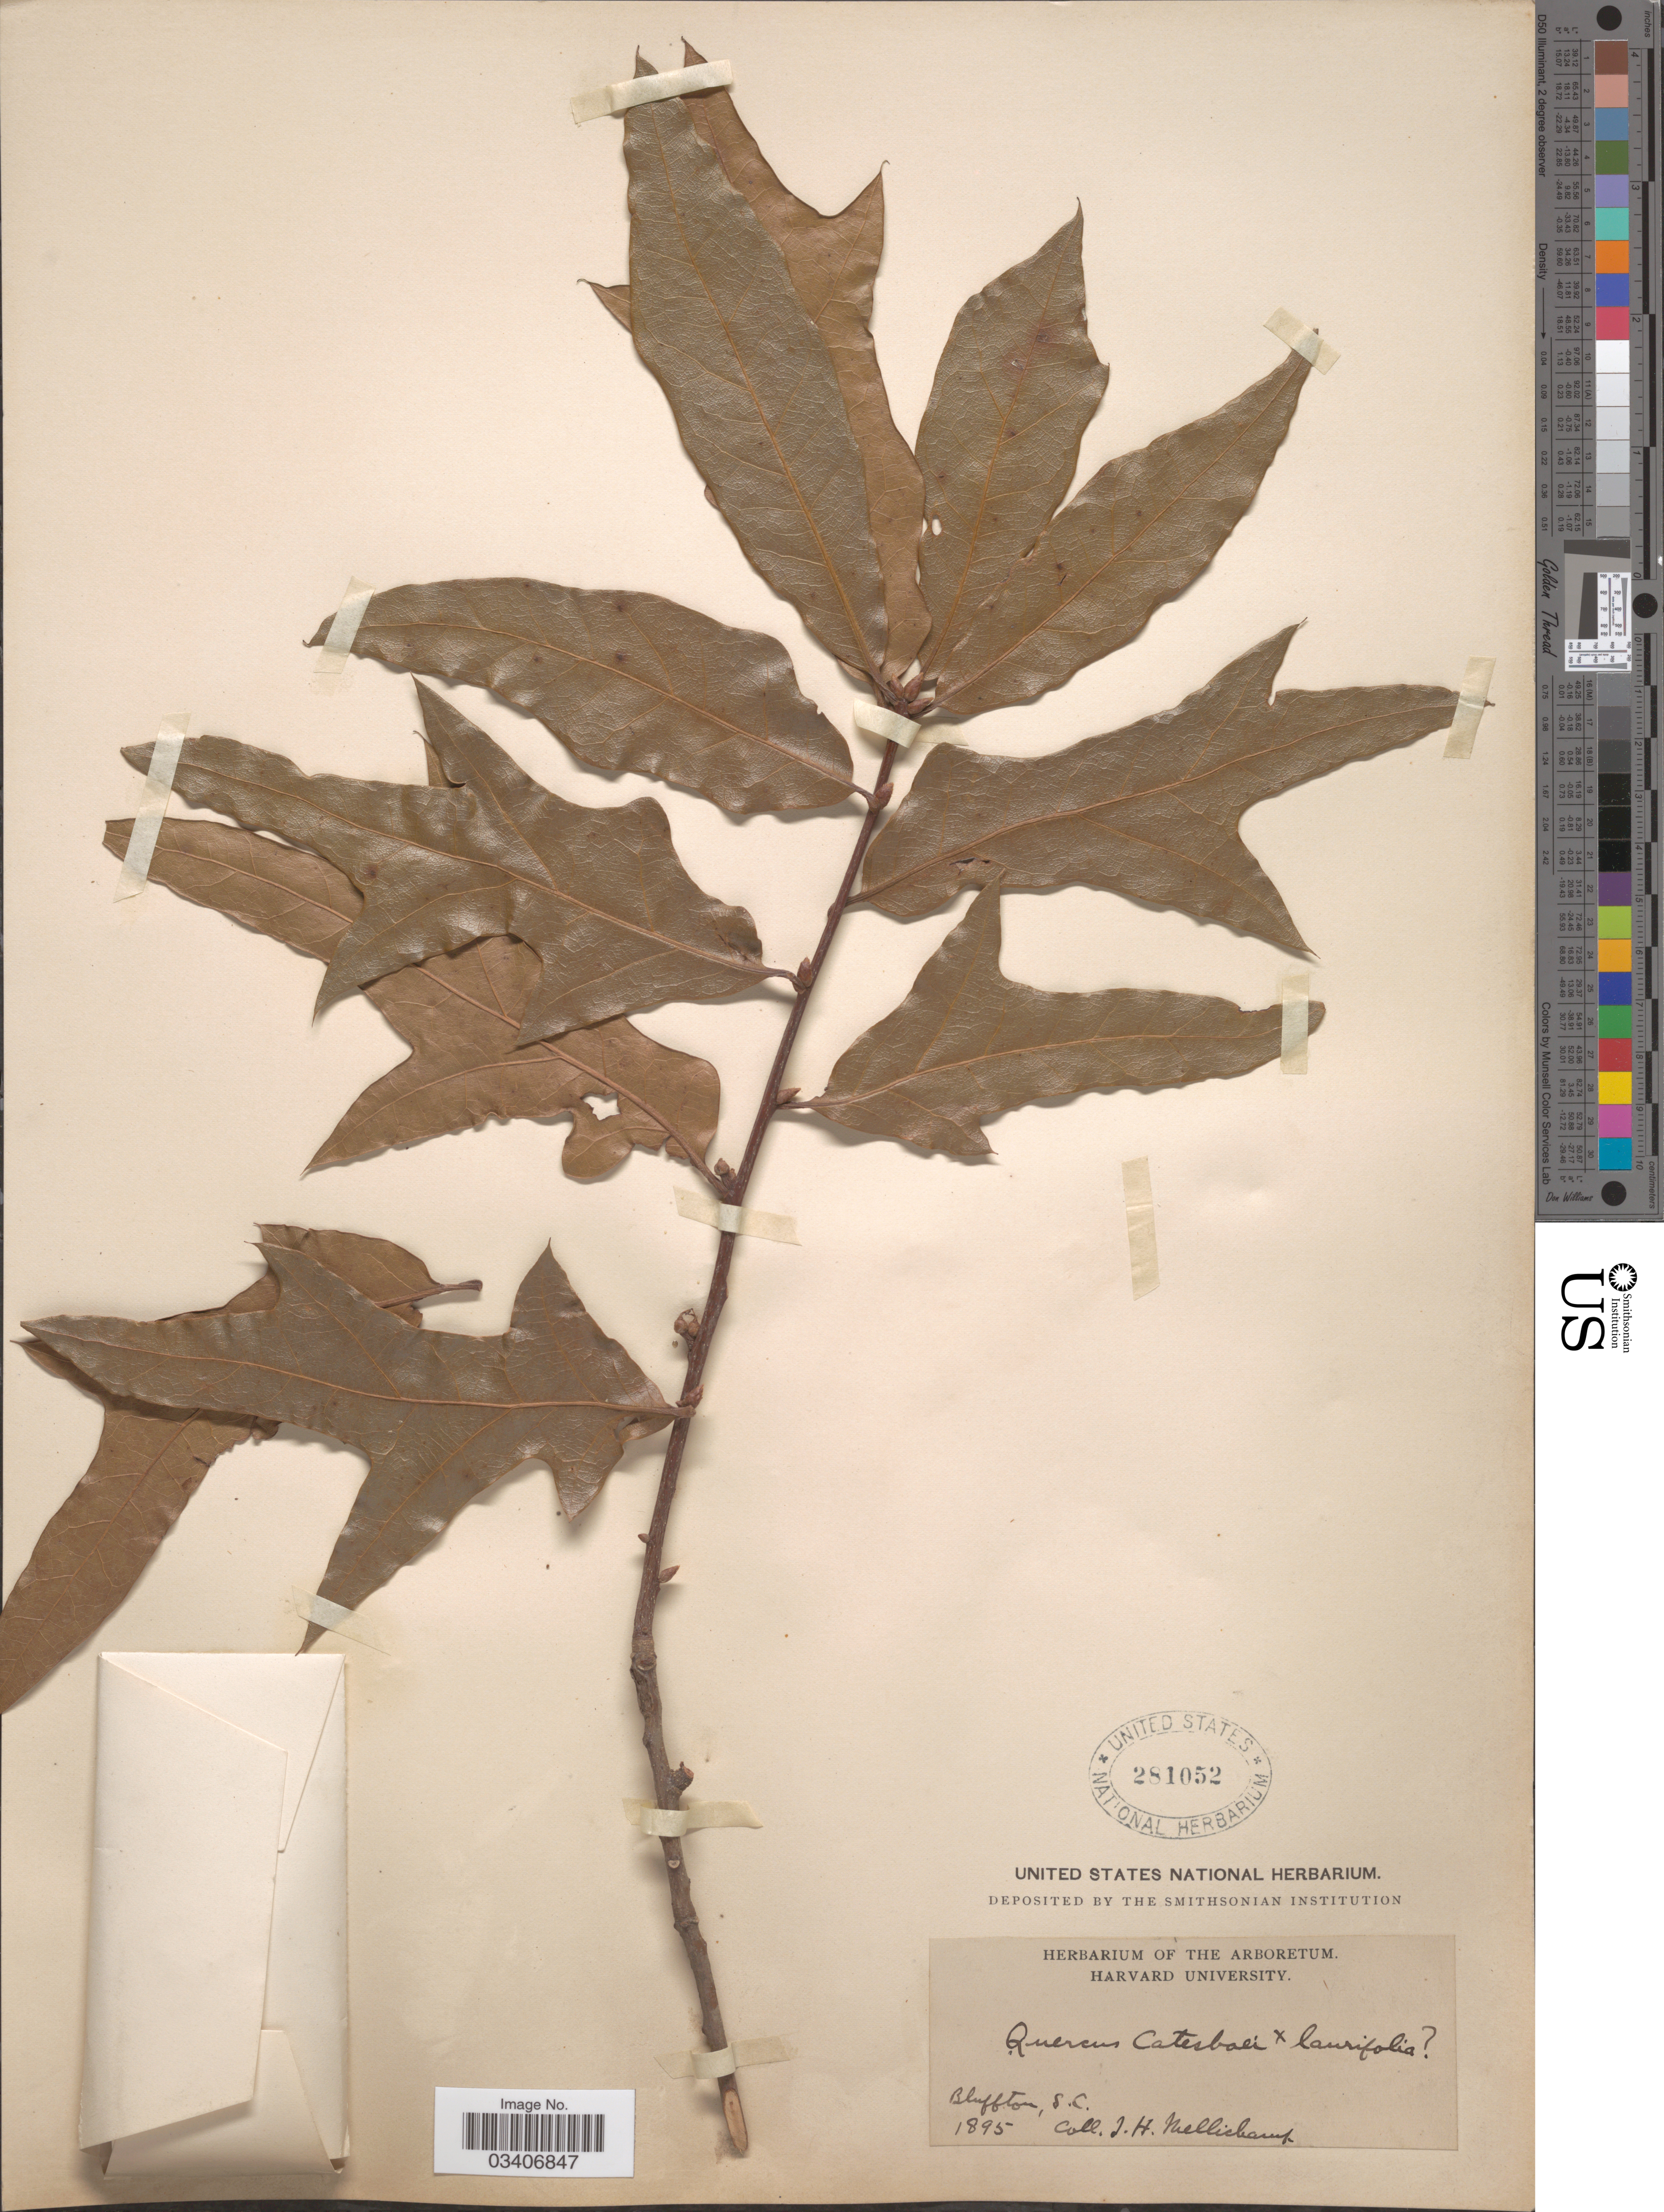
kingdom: Plantae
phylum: Tracheophyta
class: Magnoliopsida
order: Fagales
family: Fagaceae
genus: Quercus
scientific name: Quercus x mellichampii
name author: Trel.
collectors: J. H. Mellichamp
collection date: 1895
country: United States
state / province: South Carolina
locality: Bluffton.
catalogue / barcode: US 281052